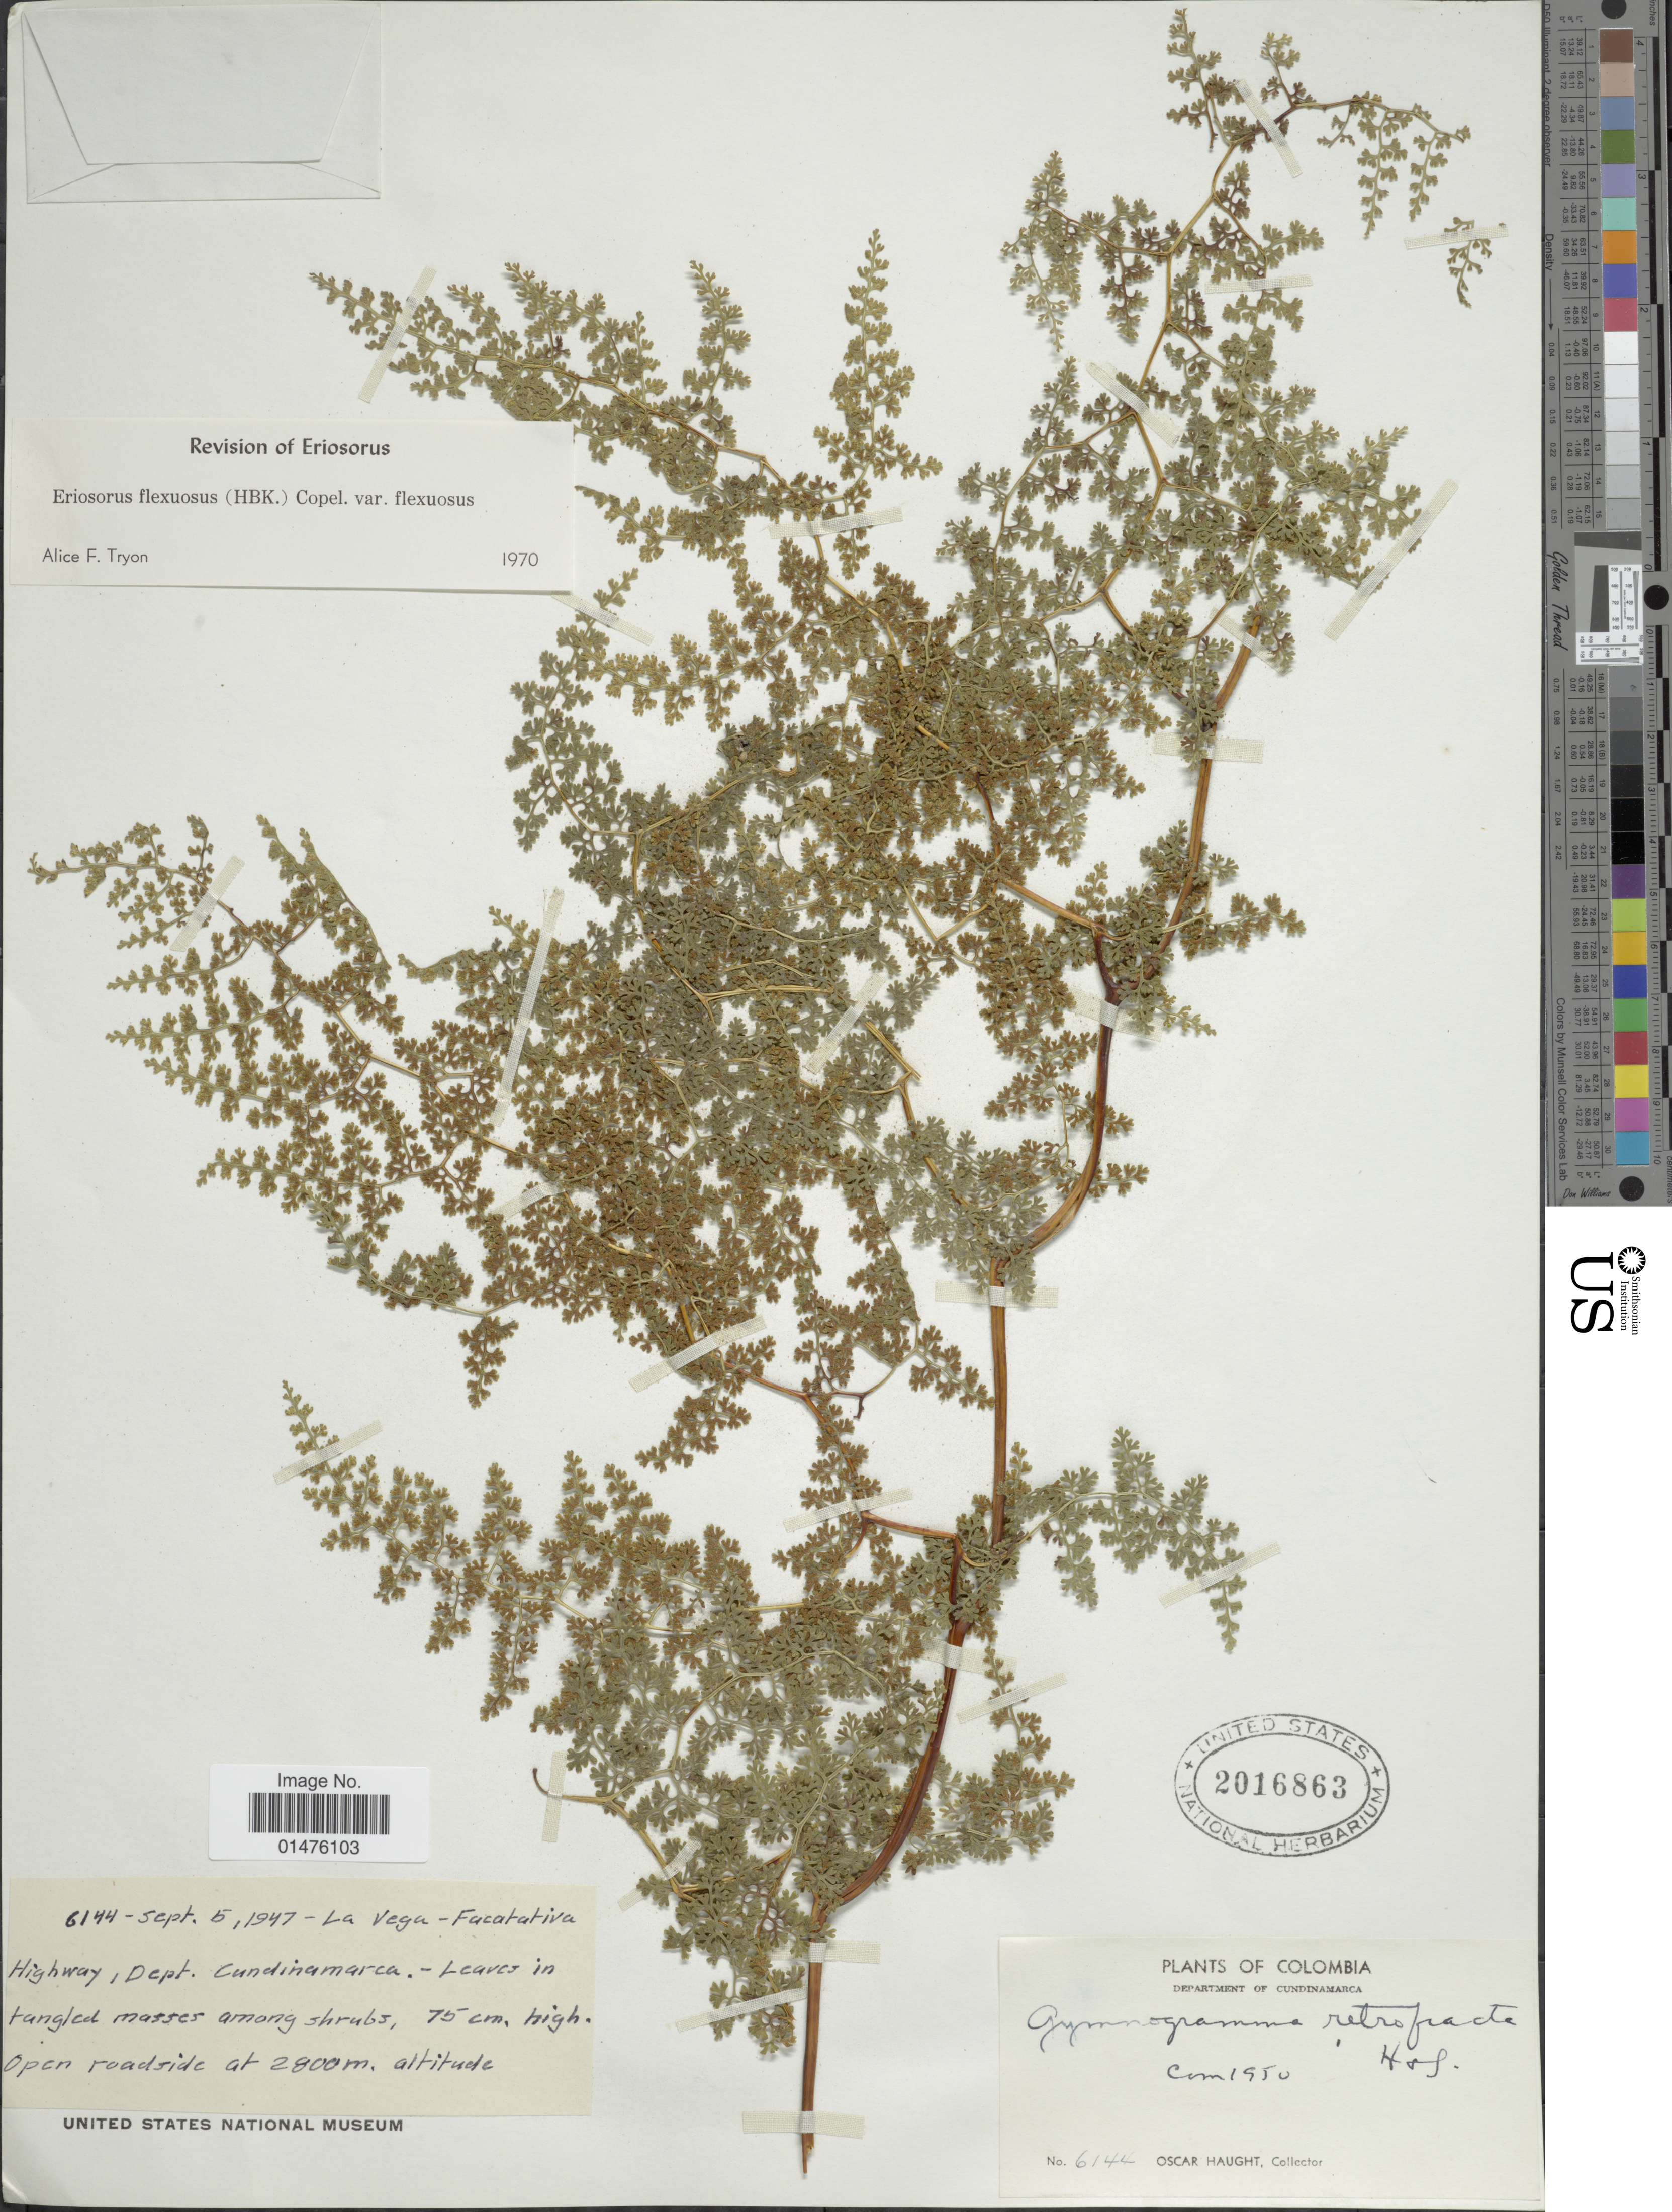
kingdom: Plantae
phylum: Tracheophyta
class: Polypodiopsida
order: Polypodiales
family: Pteridaceae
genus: Jamesonia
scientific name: Jamesonia flexuosa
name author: (Humb. & Bonpl.) Christenh.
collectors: O. L. Haught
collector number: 6144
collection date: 1947-09-05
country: Colombia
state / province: Cundinamarca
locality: Department of Cundinamarca, La Vega - Facatativa Highway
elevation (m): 2800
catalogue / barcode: US 2016863